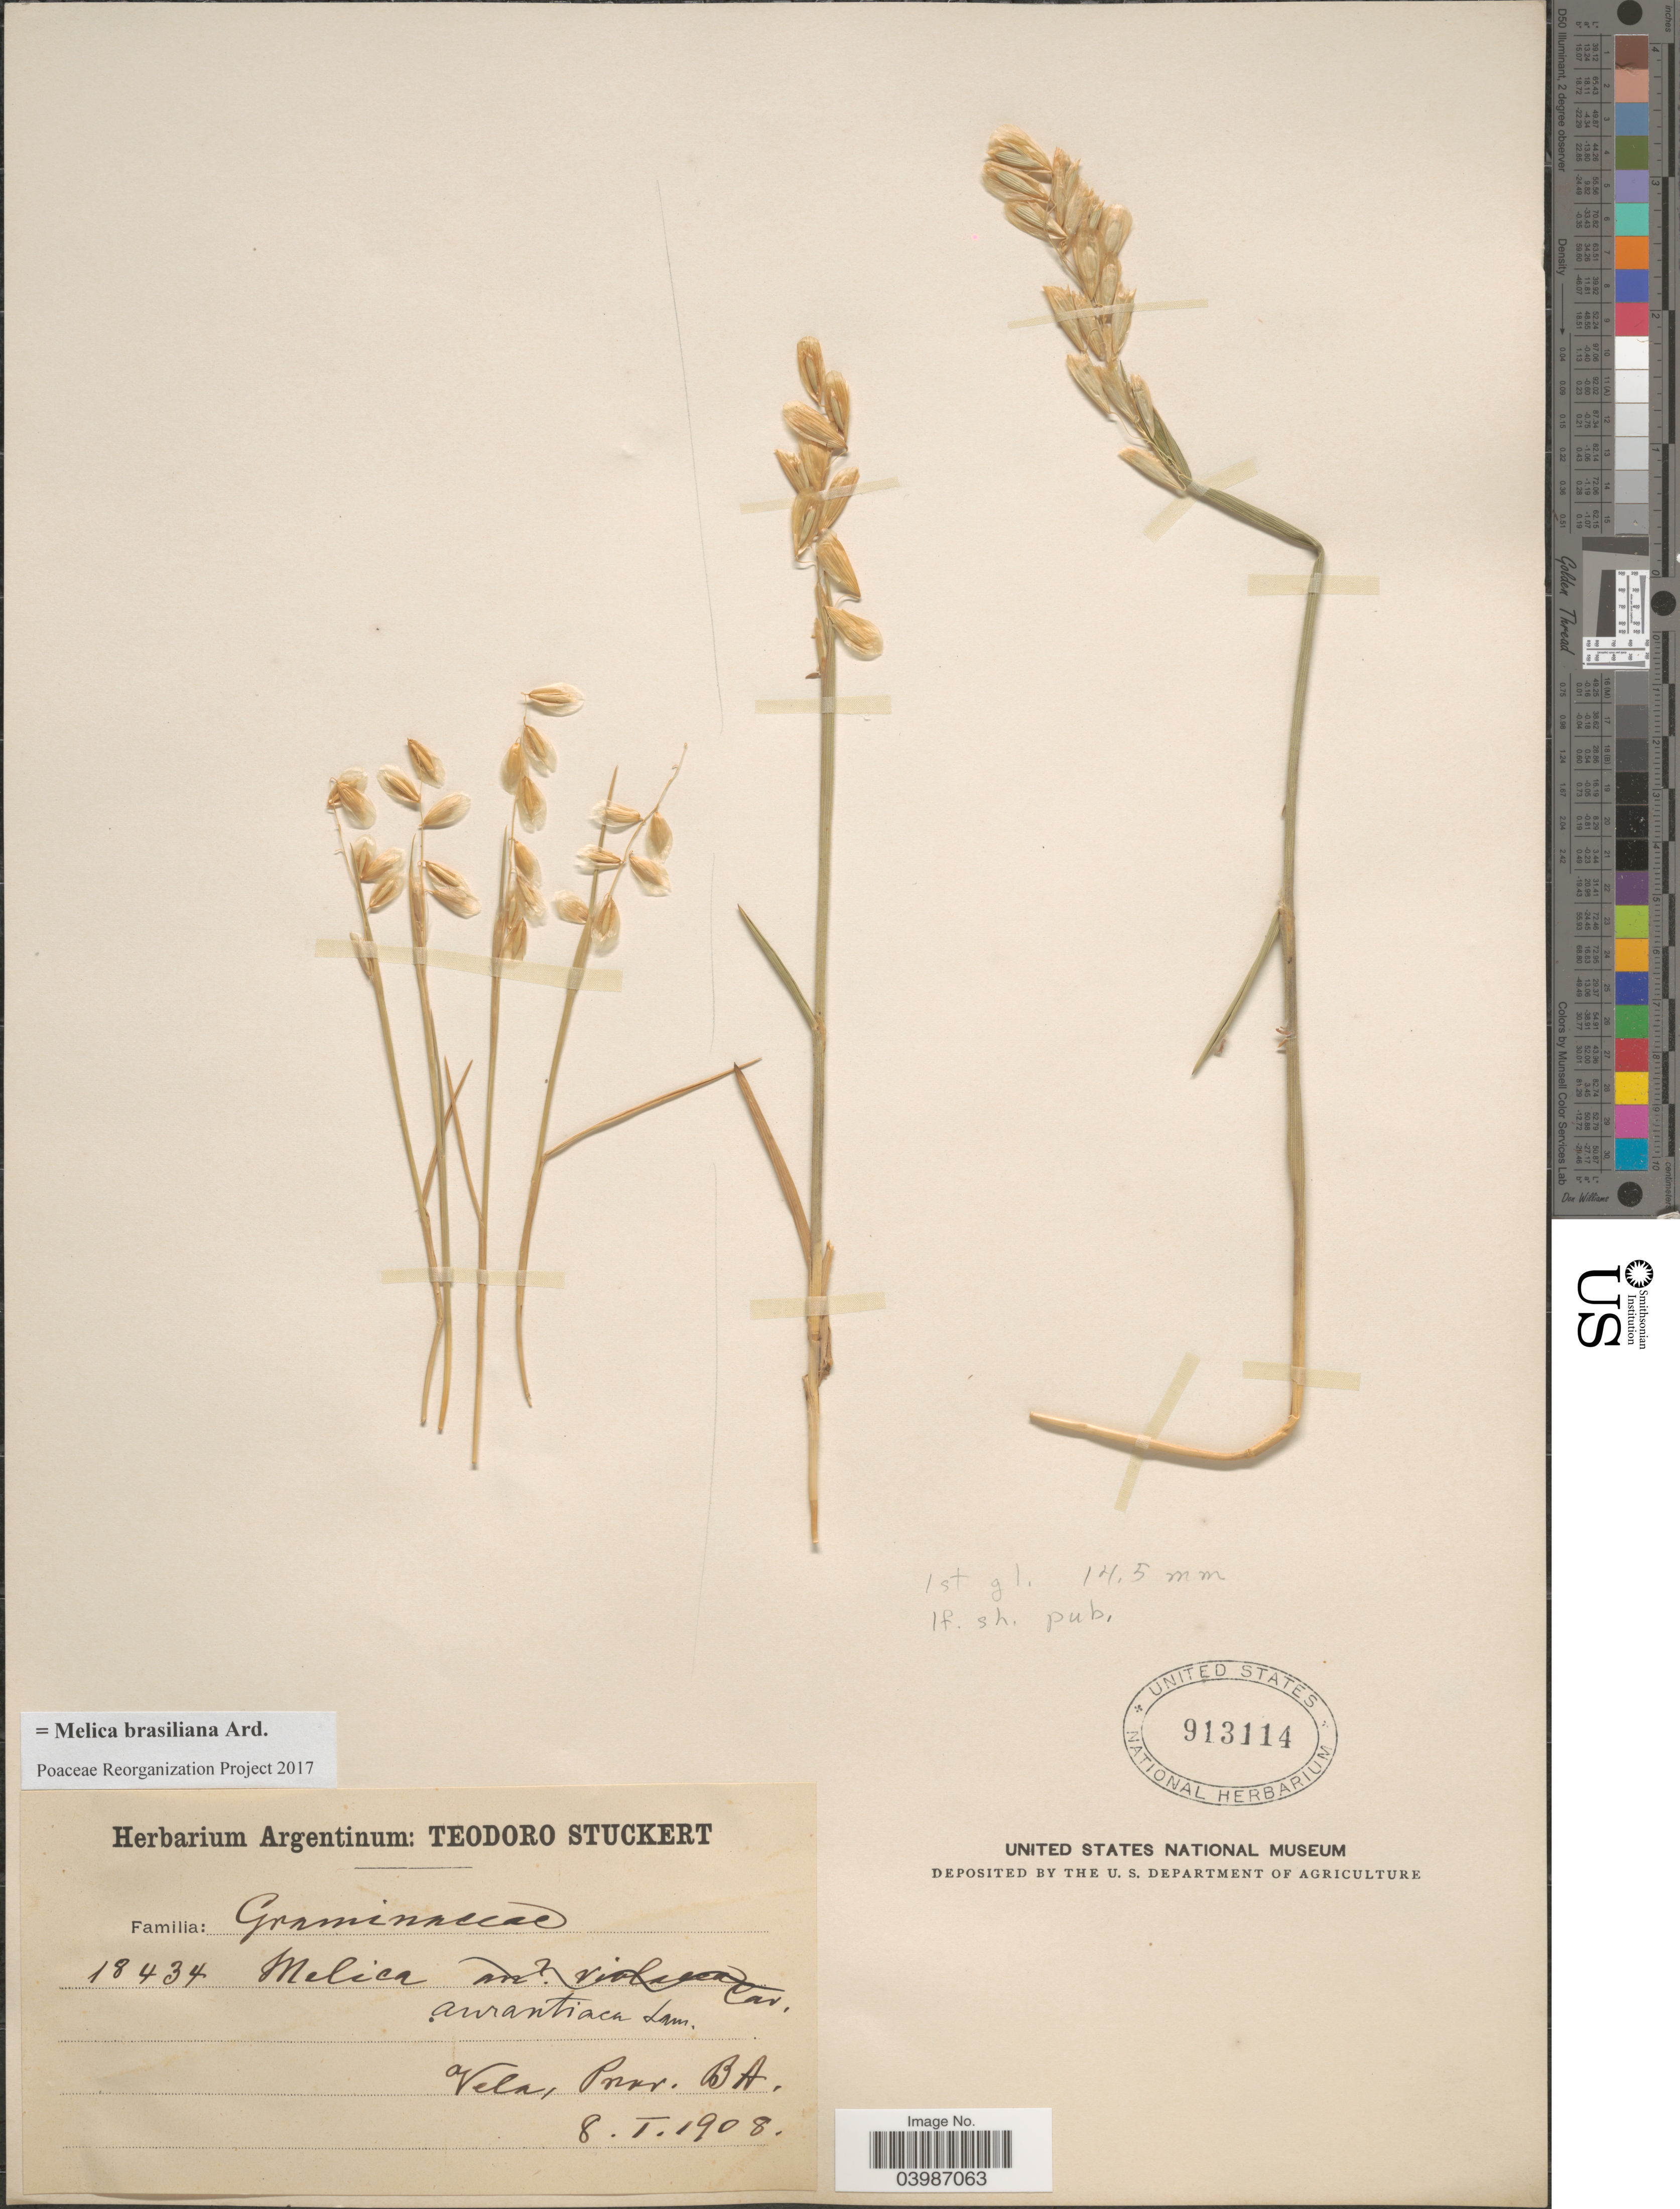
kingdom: Plantae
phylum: Tracheophyta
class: Liliopsida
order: Poales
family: Poaceae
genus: Melica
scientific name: Melica brasiliana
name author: Ard.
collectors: Ex herb. Teodoro Stuckert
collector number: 18434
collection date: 1908-01-08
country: Argentina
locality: Vela, Prov. BA.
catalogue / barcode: US 913114